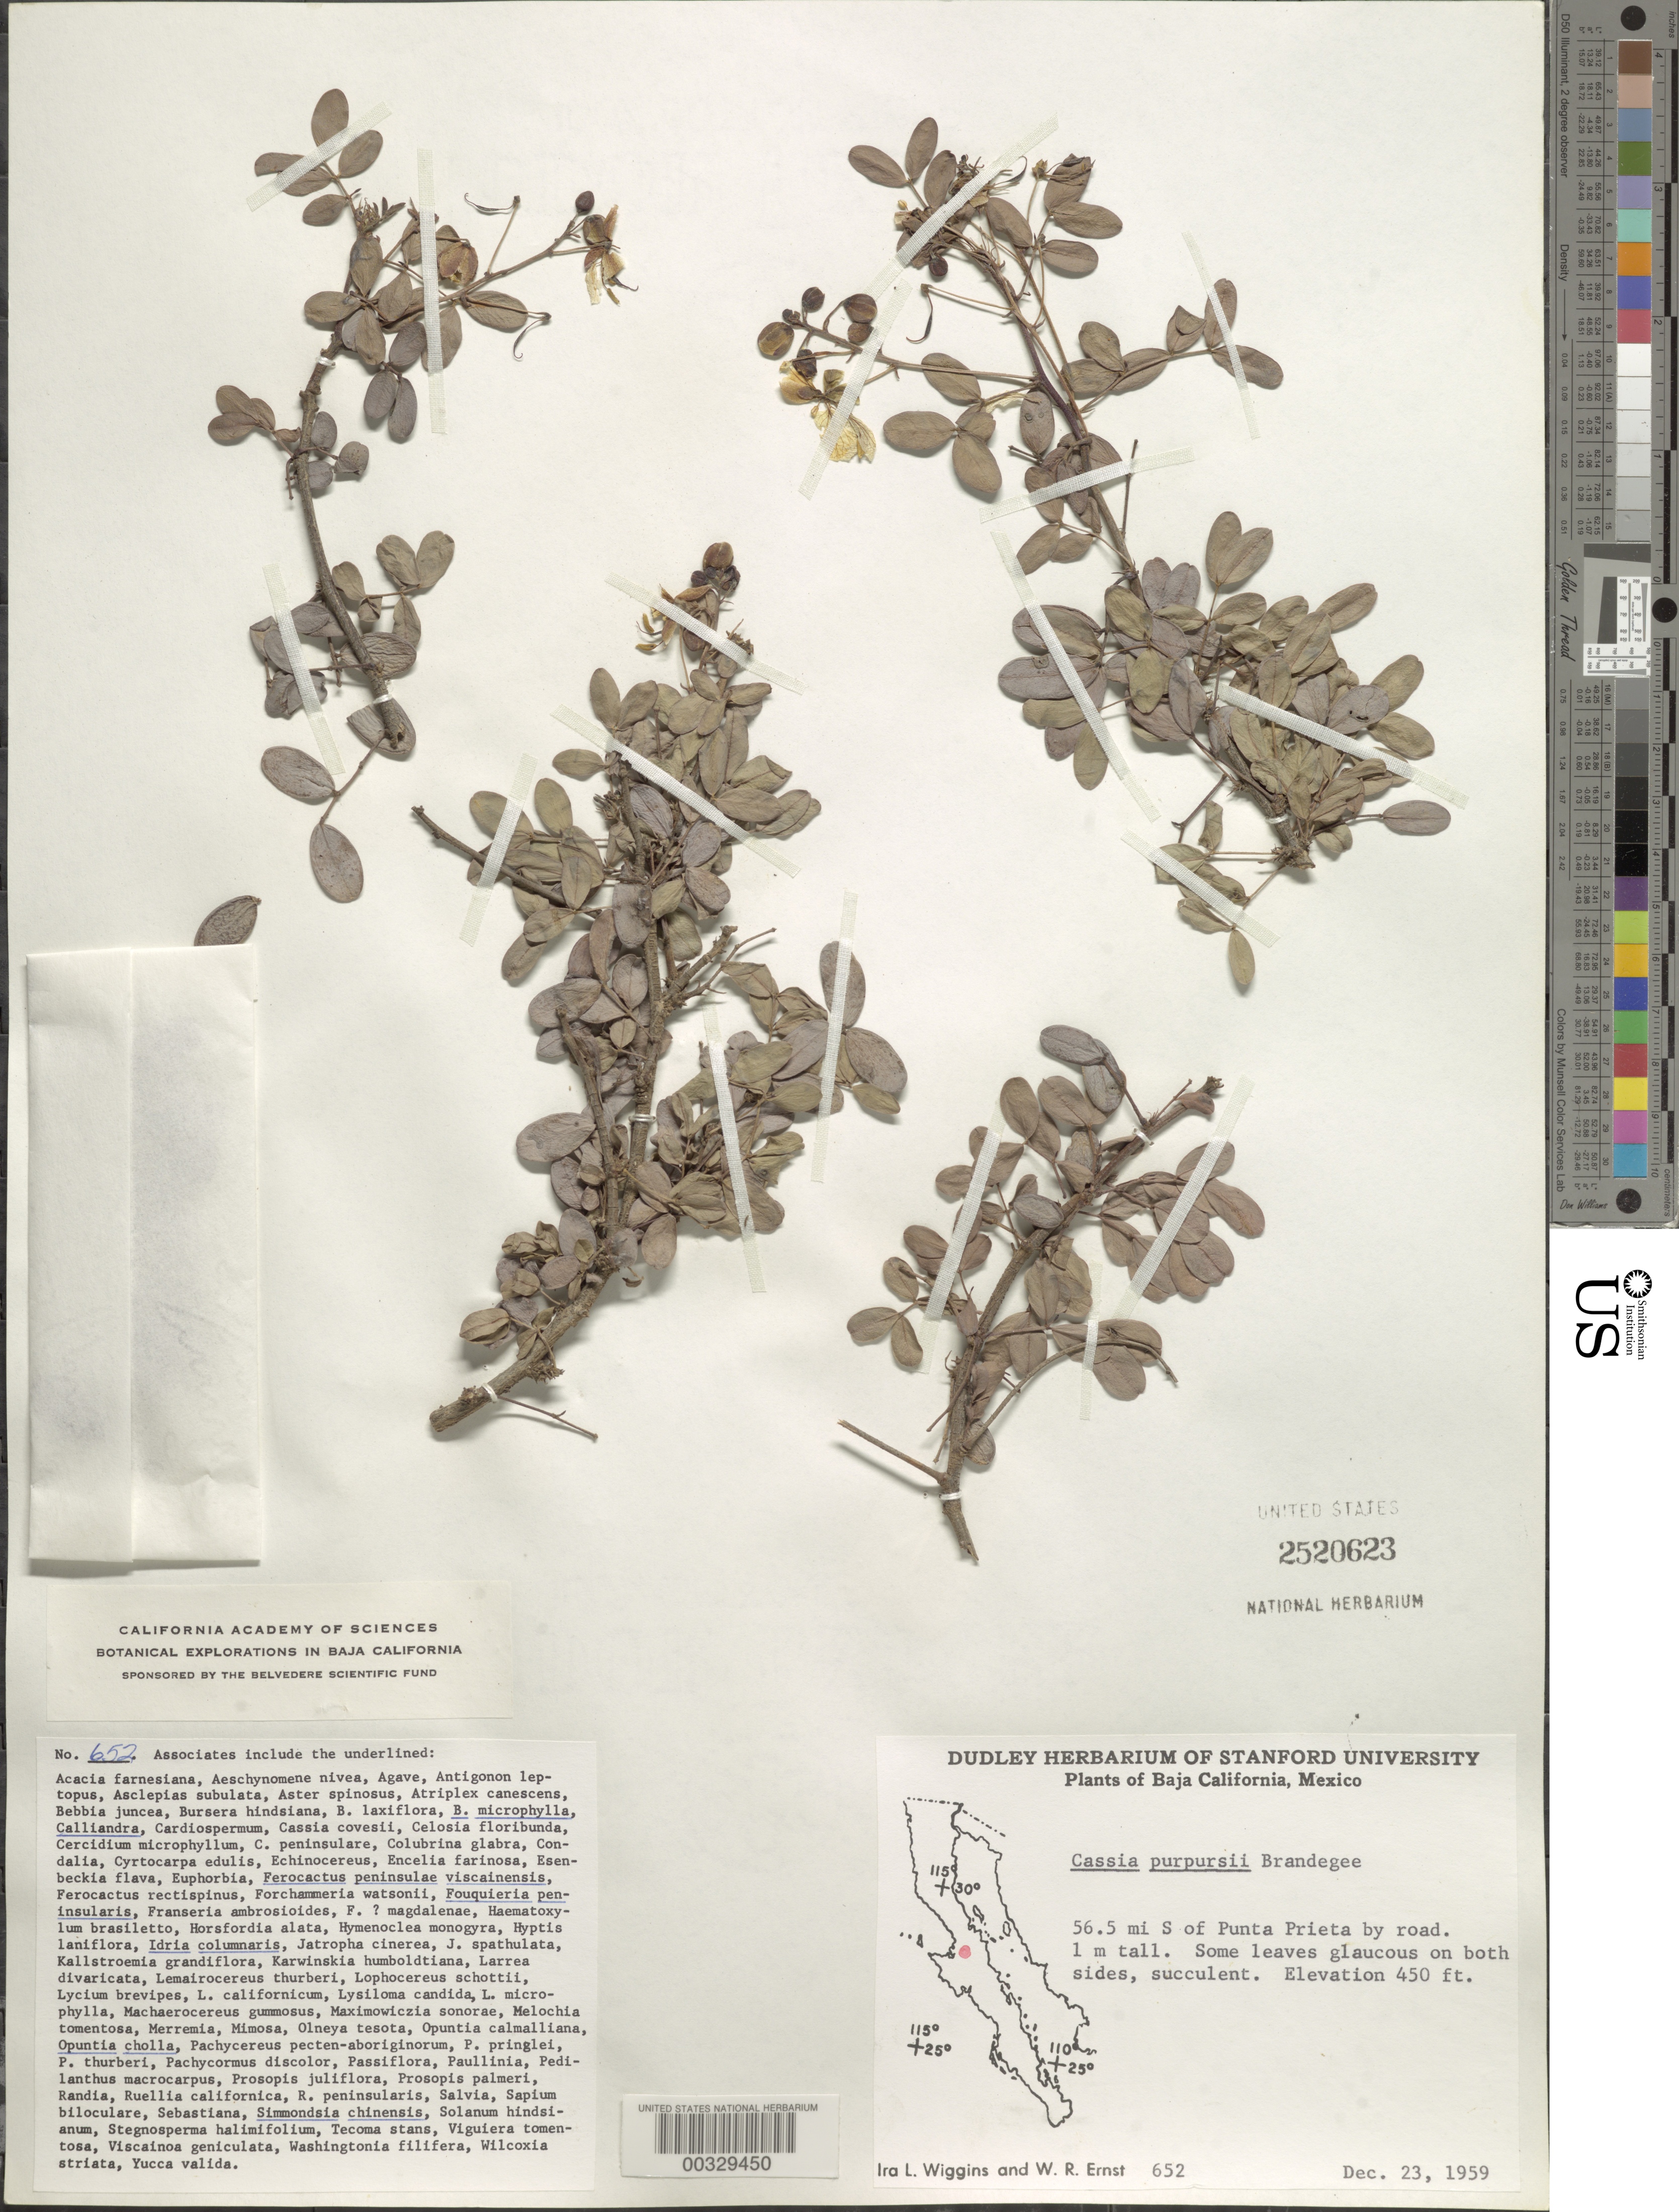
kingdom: Plantae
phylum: Tracheophyta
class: Magnoliopsida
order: Fabales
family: Fabaceae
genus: Senna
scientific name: Senna purpusii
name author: (Brandegee) H.S. Irwin & Barneby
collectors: I. L. Wiggins & W. R. Ernst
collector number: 652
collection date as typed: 23 Dec 1959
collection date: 1959-12-23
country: Mexico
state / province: Baja California Sur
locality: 56.5 mi S of Punta Prieta by road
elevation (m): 137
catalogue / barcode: US 2520623